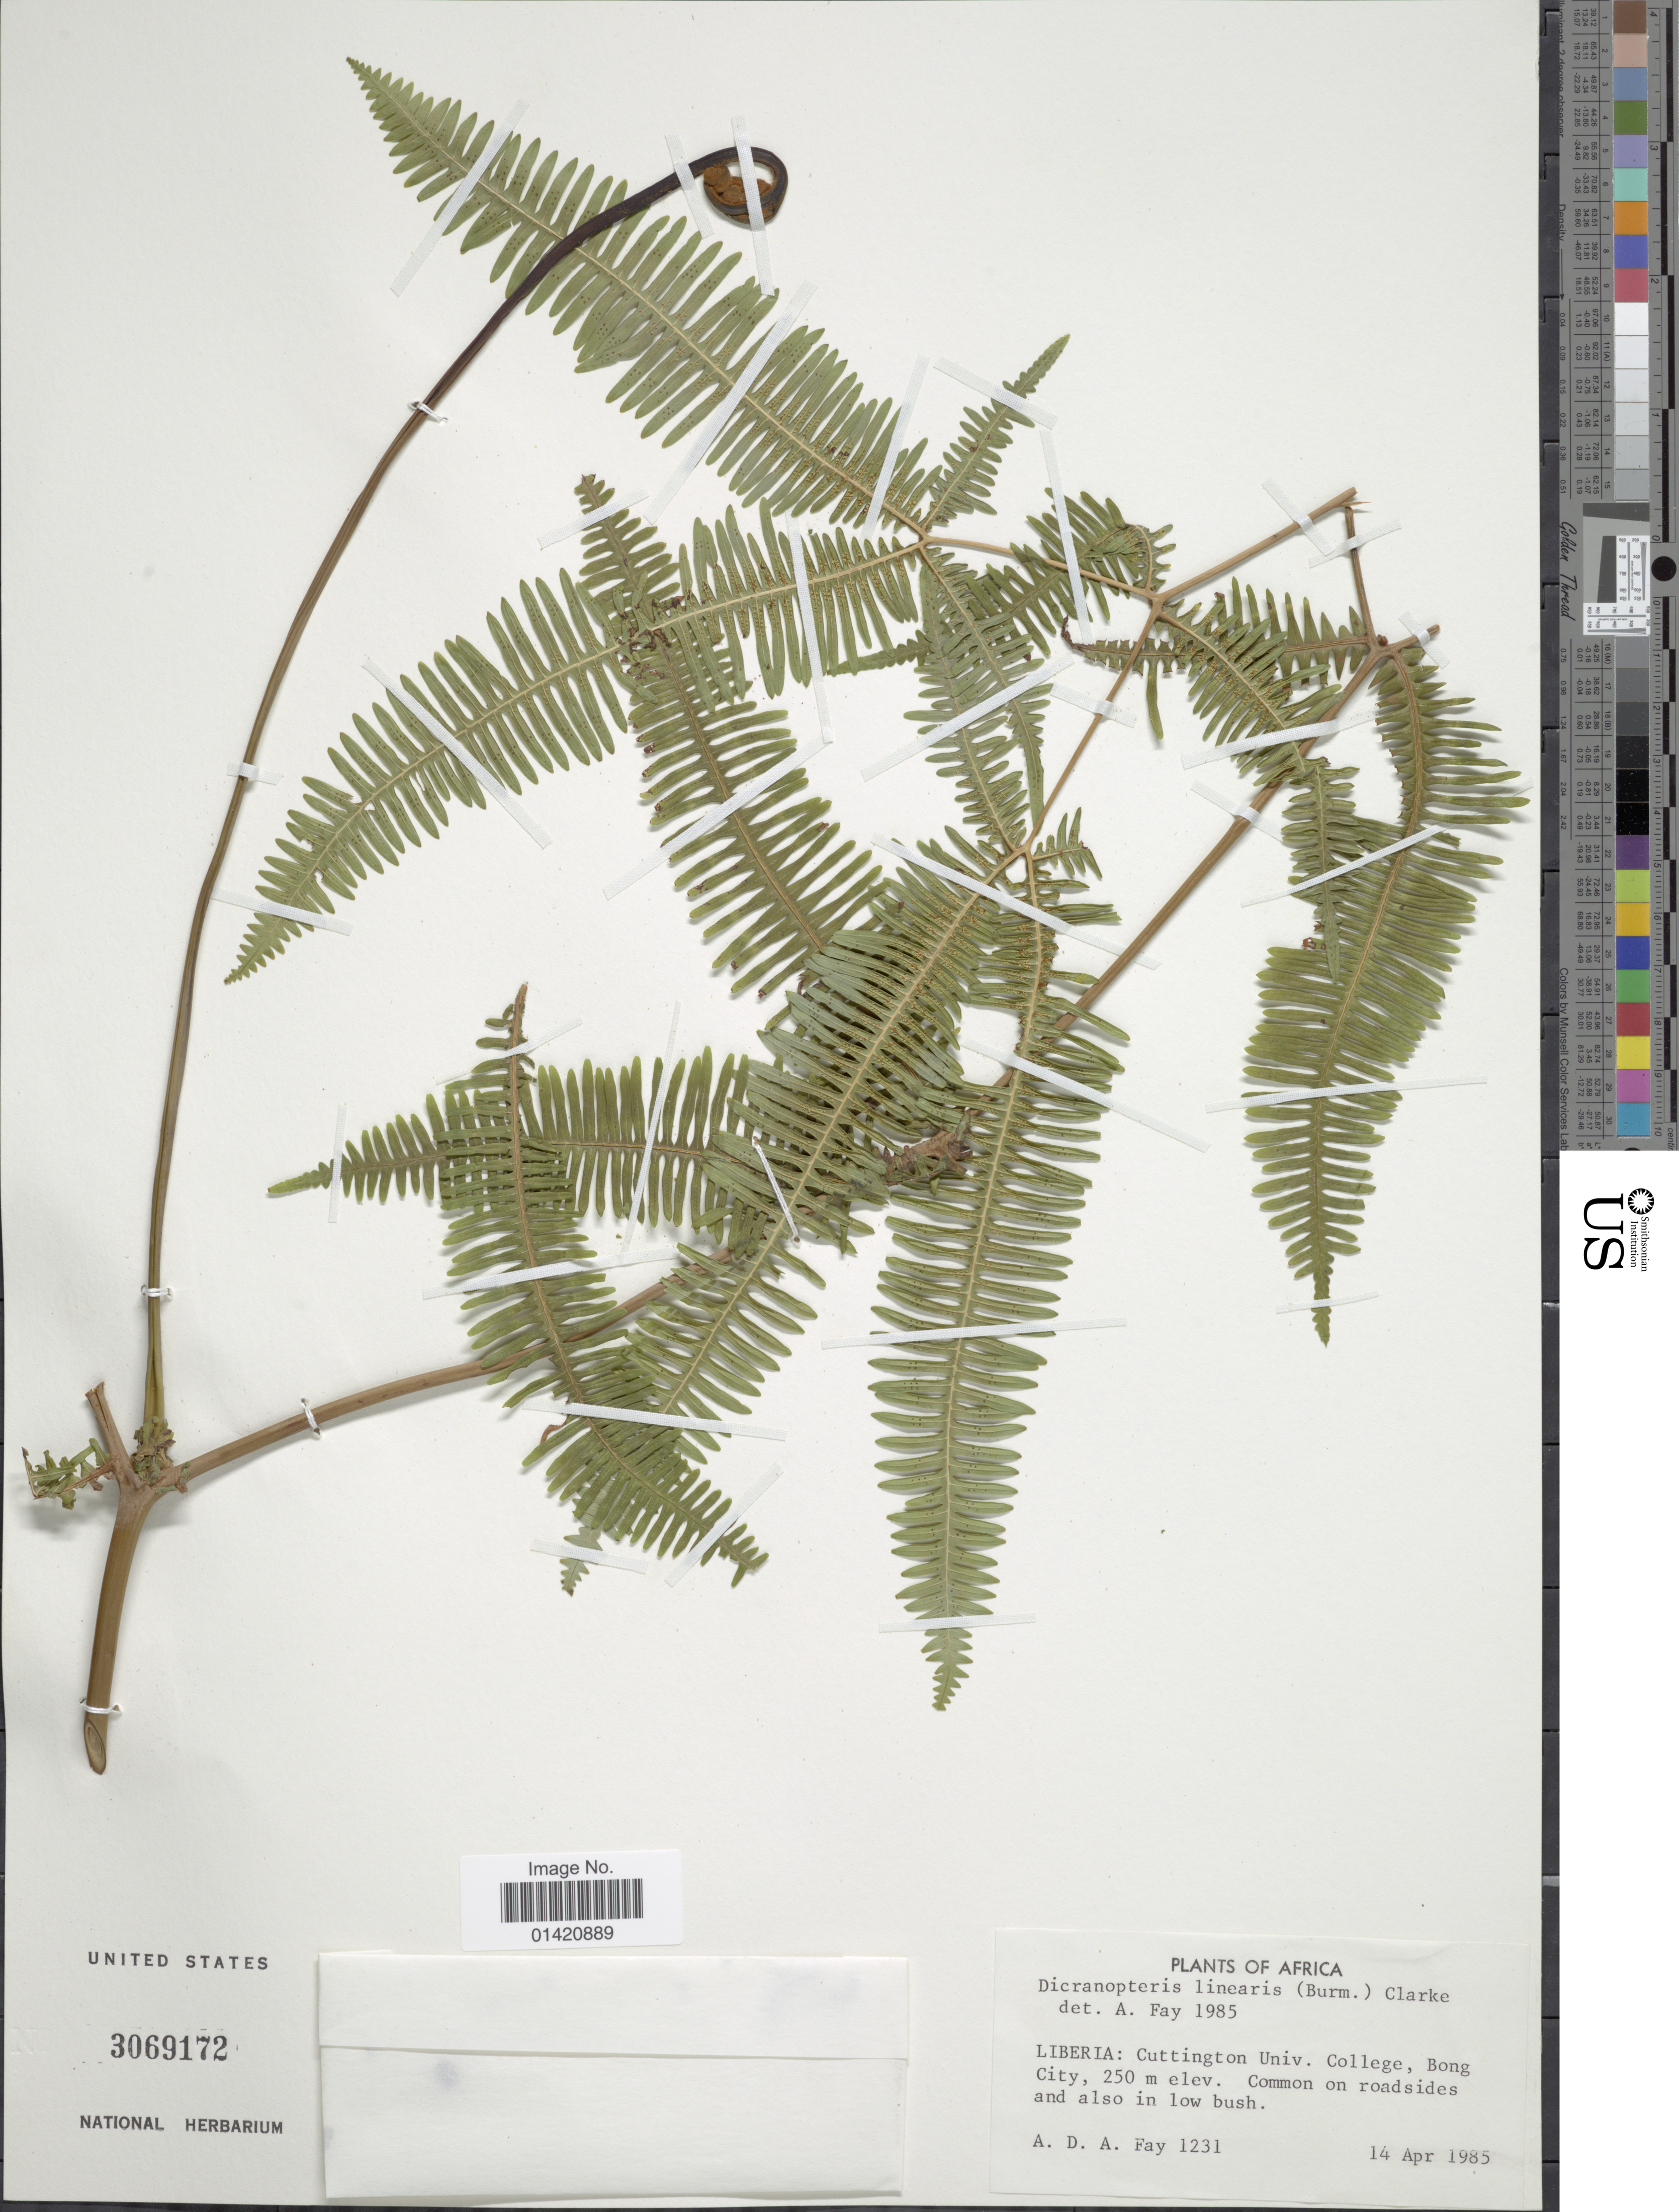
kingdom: Plantae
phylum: Tracheophyta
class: Polypodiopsida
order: Gleicheniales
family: Gleicheniaceae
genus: Dicranopteris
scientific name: Dicranopteris linearis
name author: (Burm. f.) Underw.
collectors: A. Fay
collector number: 1231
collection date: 1985-04-14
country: Liberia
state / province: Bong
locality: Cuttington Univ. College, Bong City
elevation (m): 250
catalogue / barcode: US 3069172